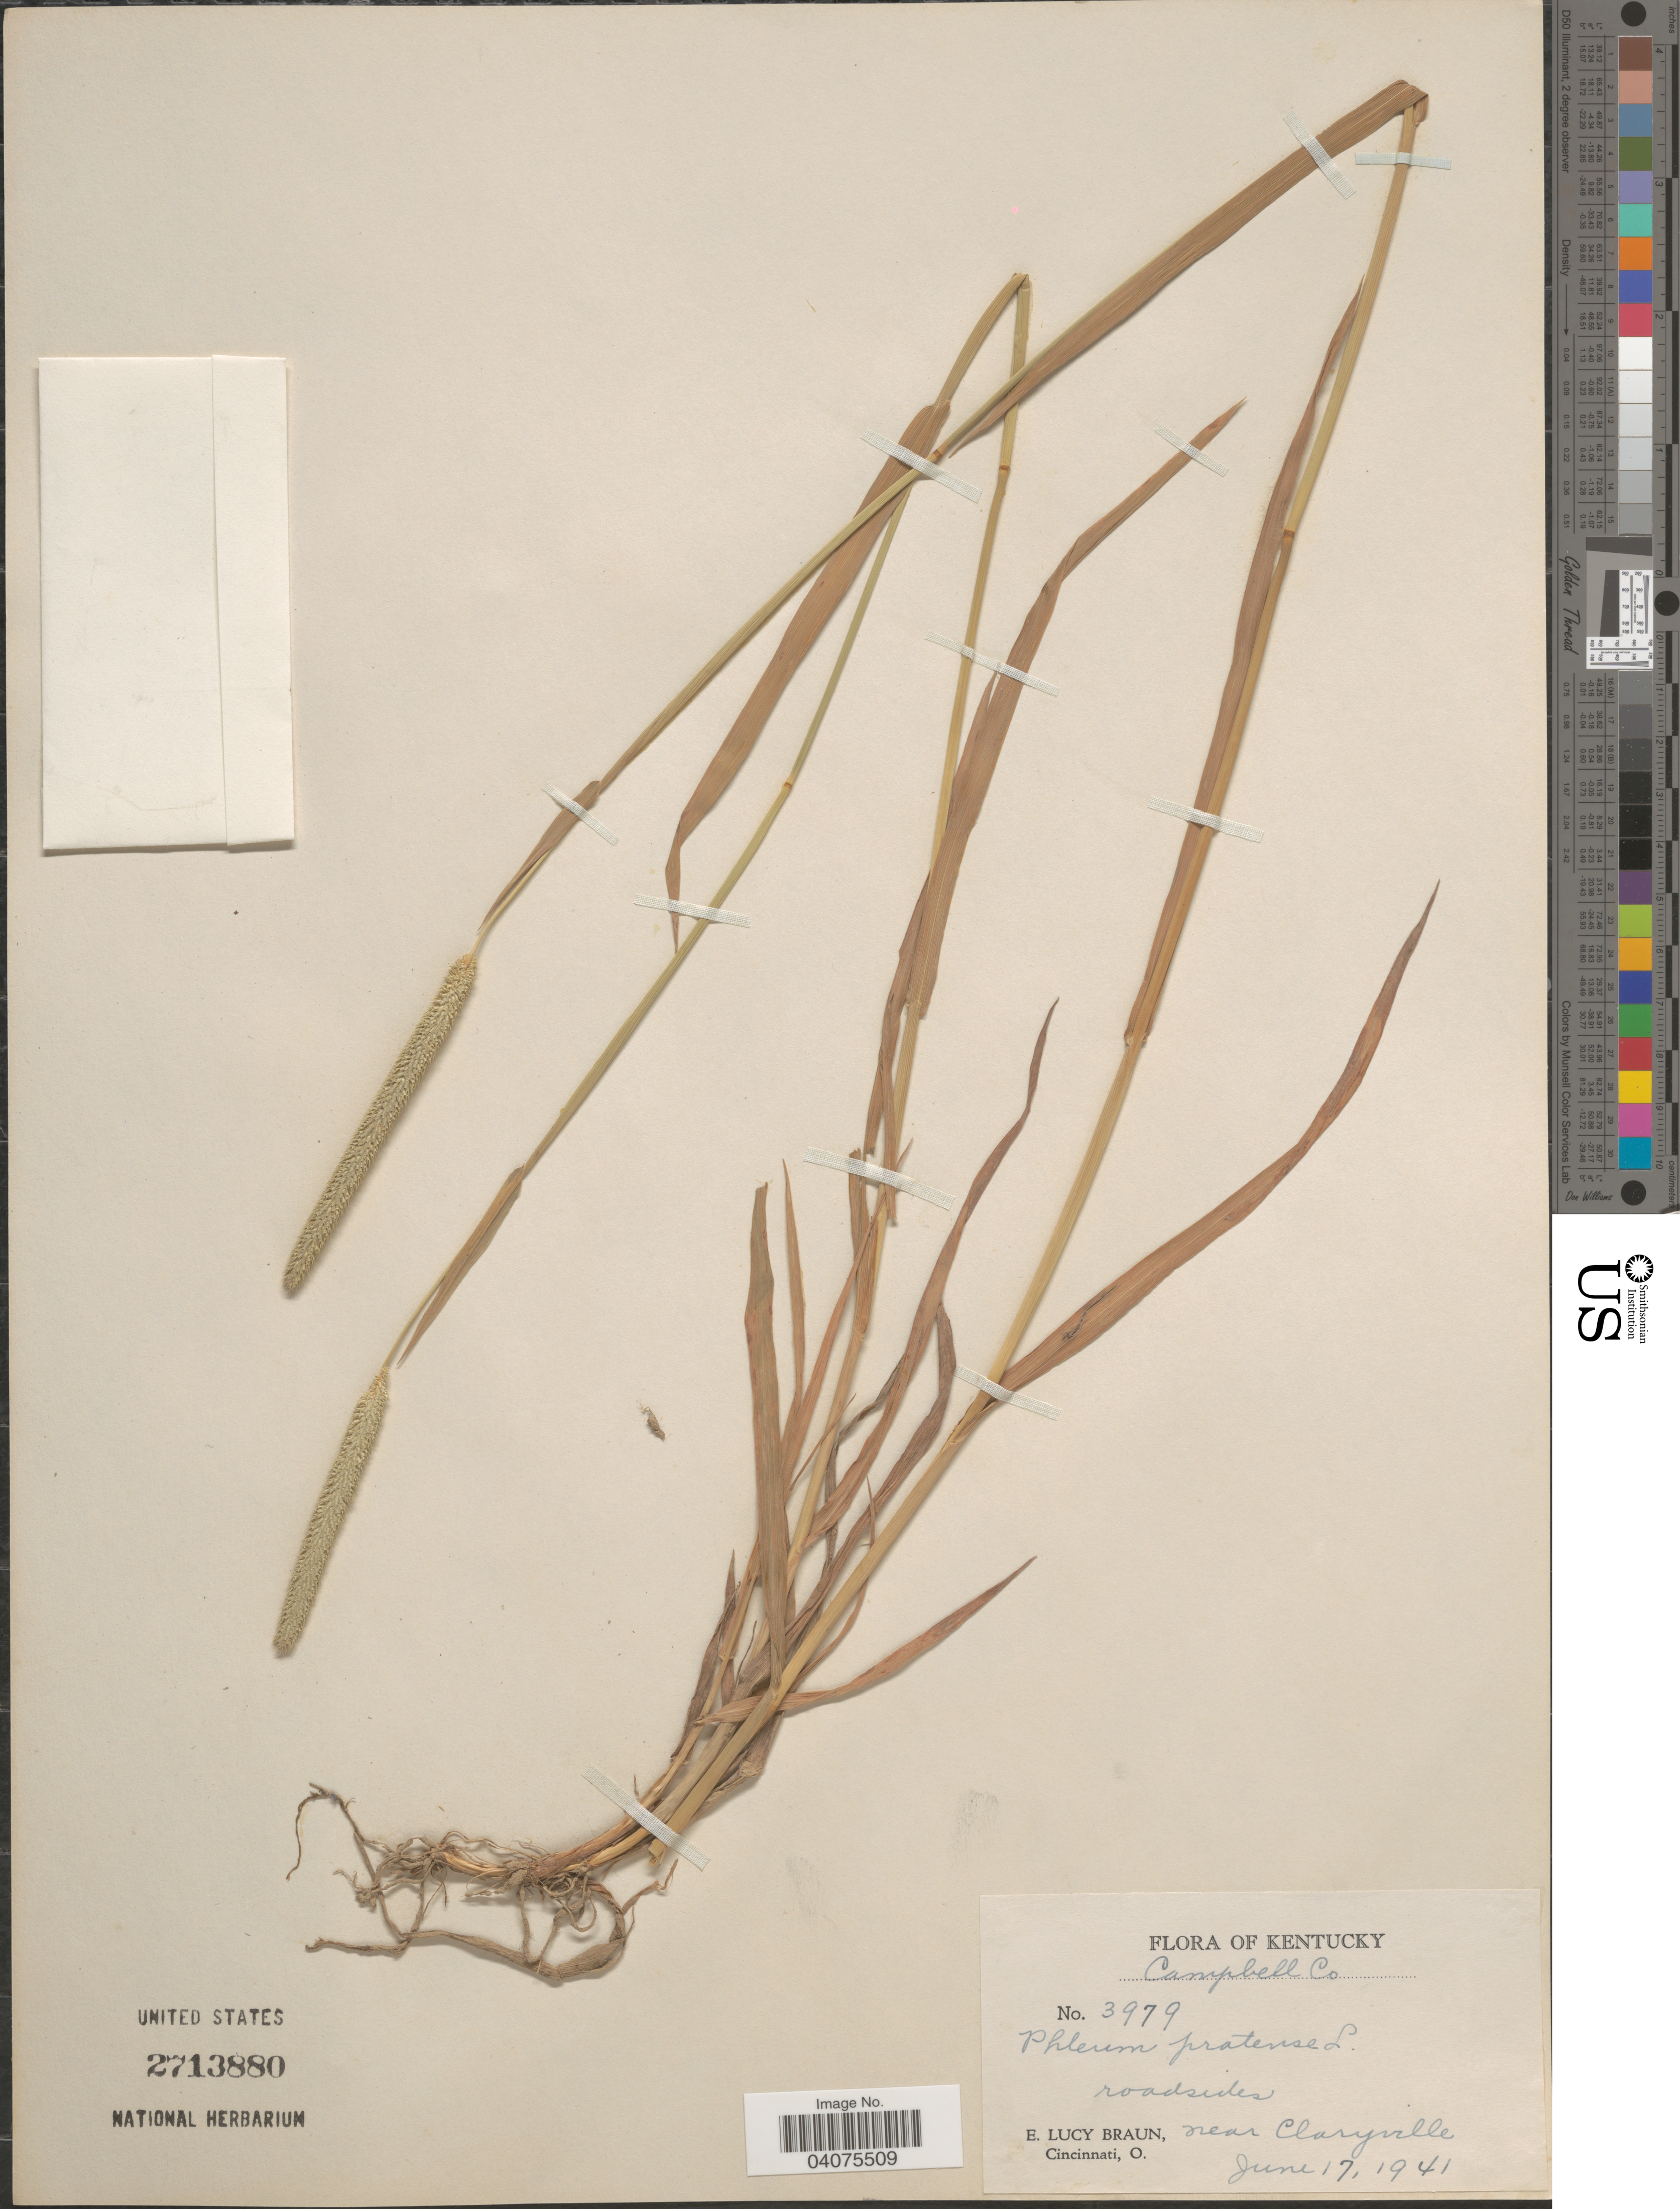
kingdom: Plantae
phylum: Tracheophyta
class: Liliopsida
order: Poales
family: Poaceae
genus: Phleum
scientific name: Phleum alpinum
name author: L.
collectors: E. L. Braun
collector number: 3979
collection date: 1941-06-17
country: United States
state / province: Kentucky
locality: Campbell Co. Roadsides near Claryville.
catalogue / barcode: US 2713880